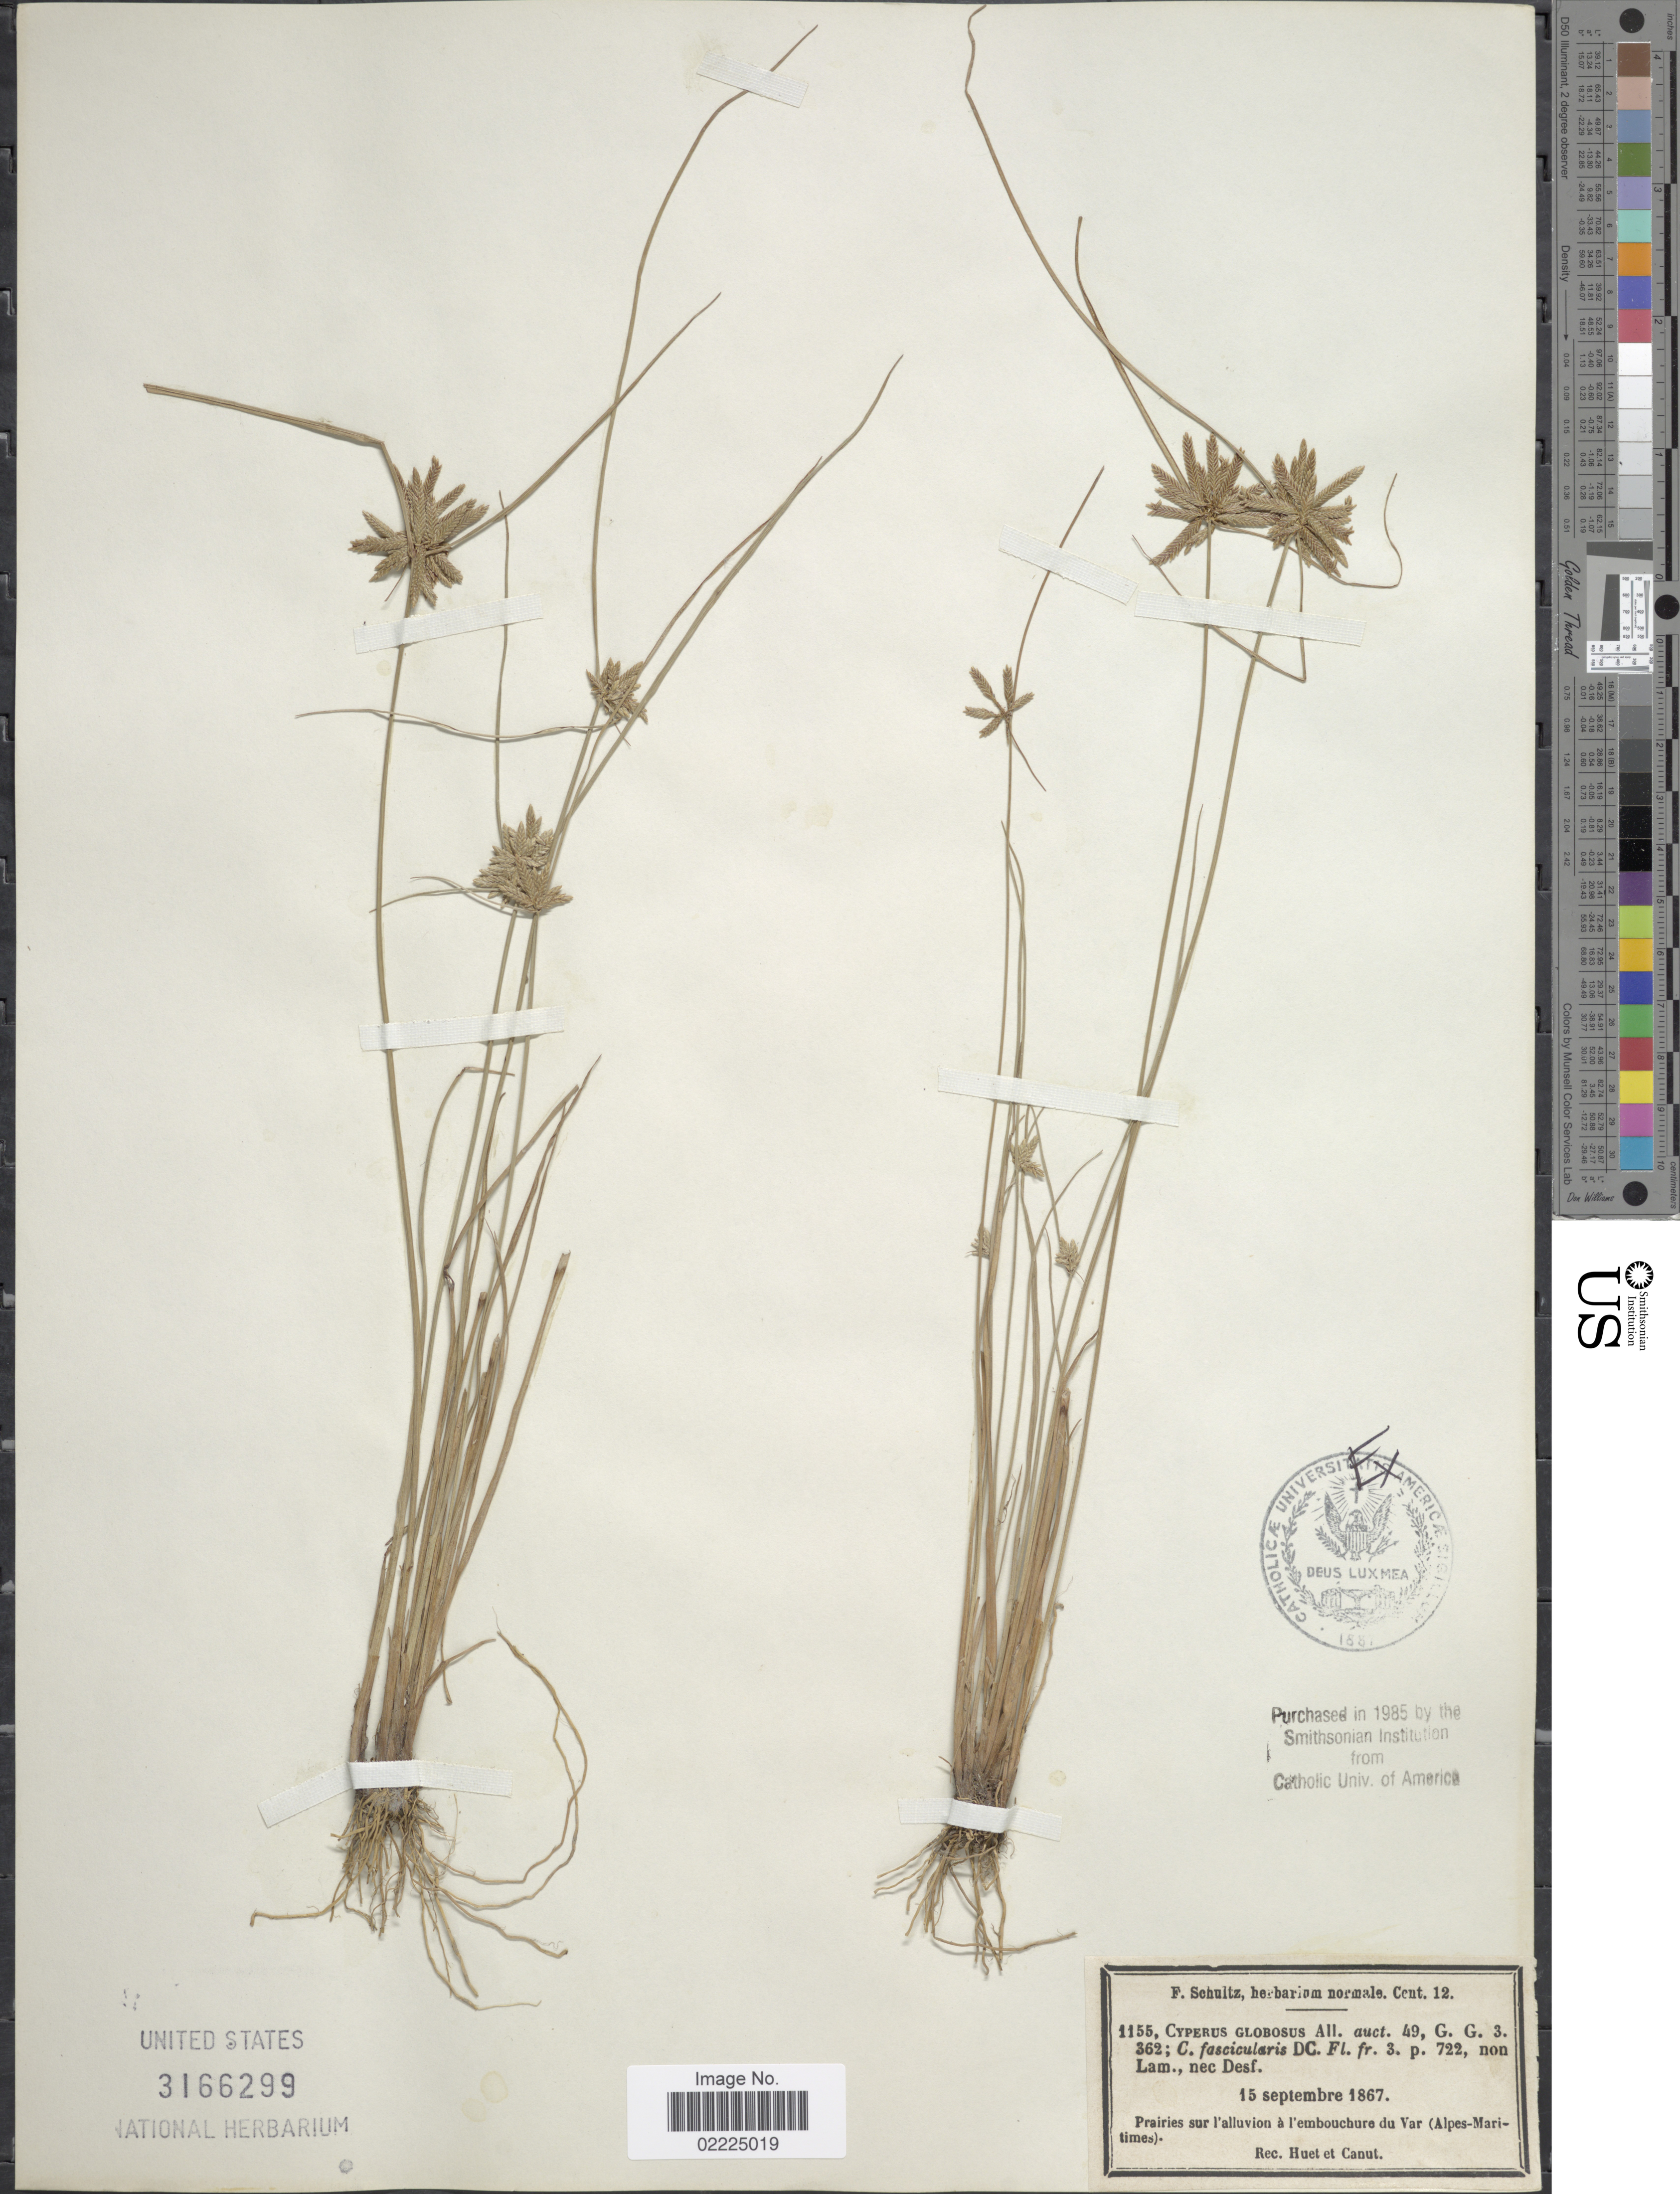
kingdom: Plantae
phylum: Tracheophyta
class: Liliopsida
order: Poales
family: Cyperaceae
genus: Cyperus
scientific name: Cyperus flavidus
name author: Retz.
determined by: Strong, Mark T., (BOT), Smithsonian Institution - National Museum of Natural History (UNITED STATES)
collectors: -. Huet & Canut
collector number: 1155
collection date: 1867-09-15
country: France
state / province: Provence-Alpes-Côte d'Azur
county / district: Alpes-Maritimes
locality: Prairies sur l'alluvion à l'embouchure du Var (Alpes-Maritimes)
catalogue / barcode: US 3166299